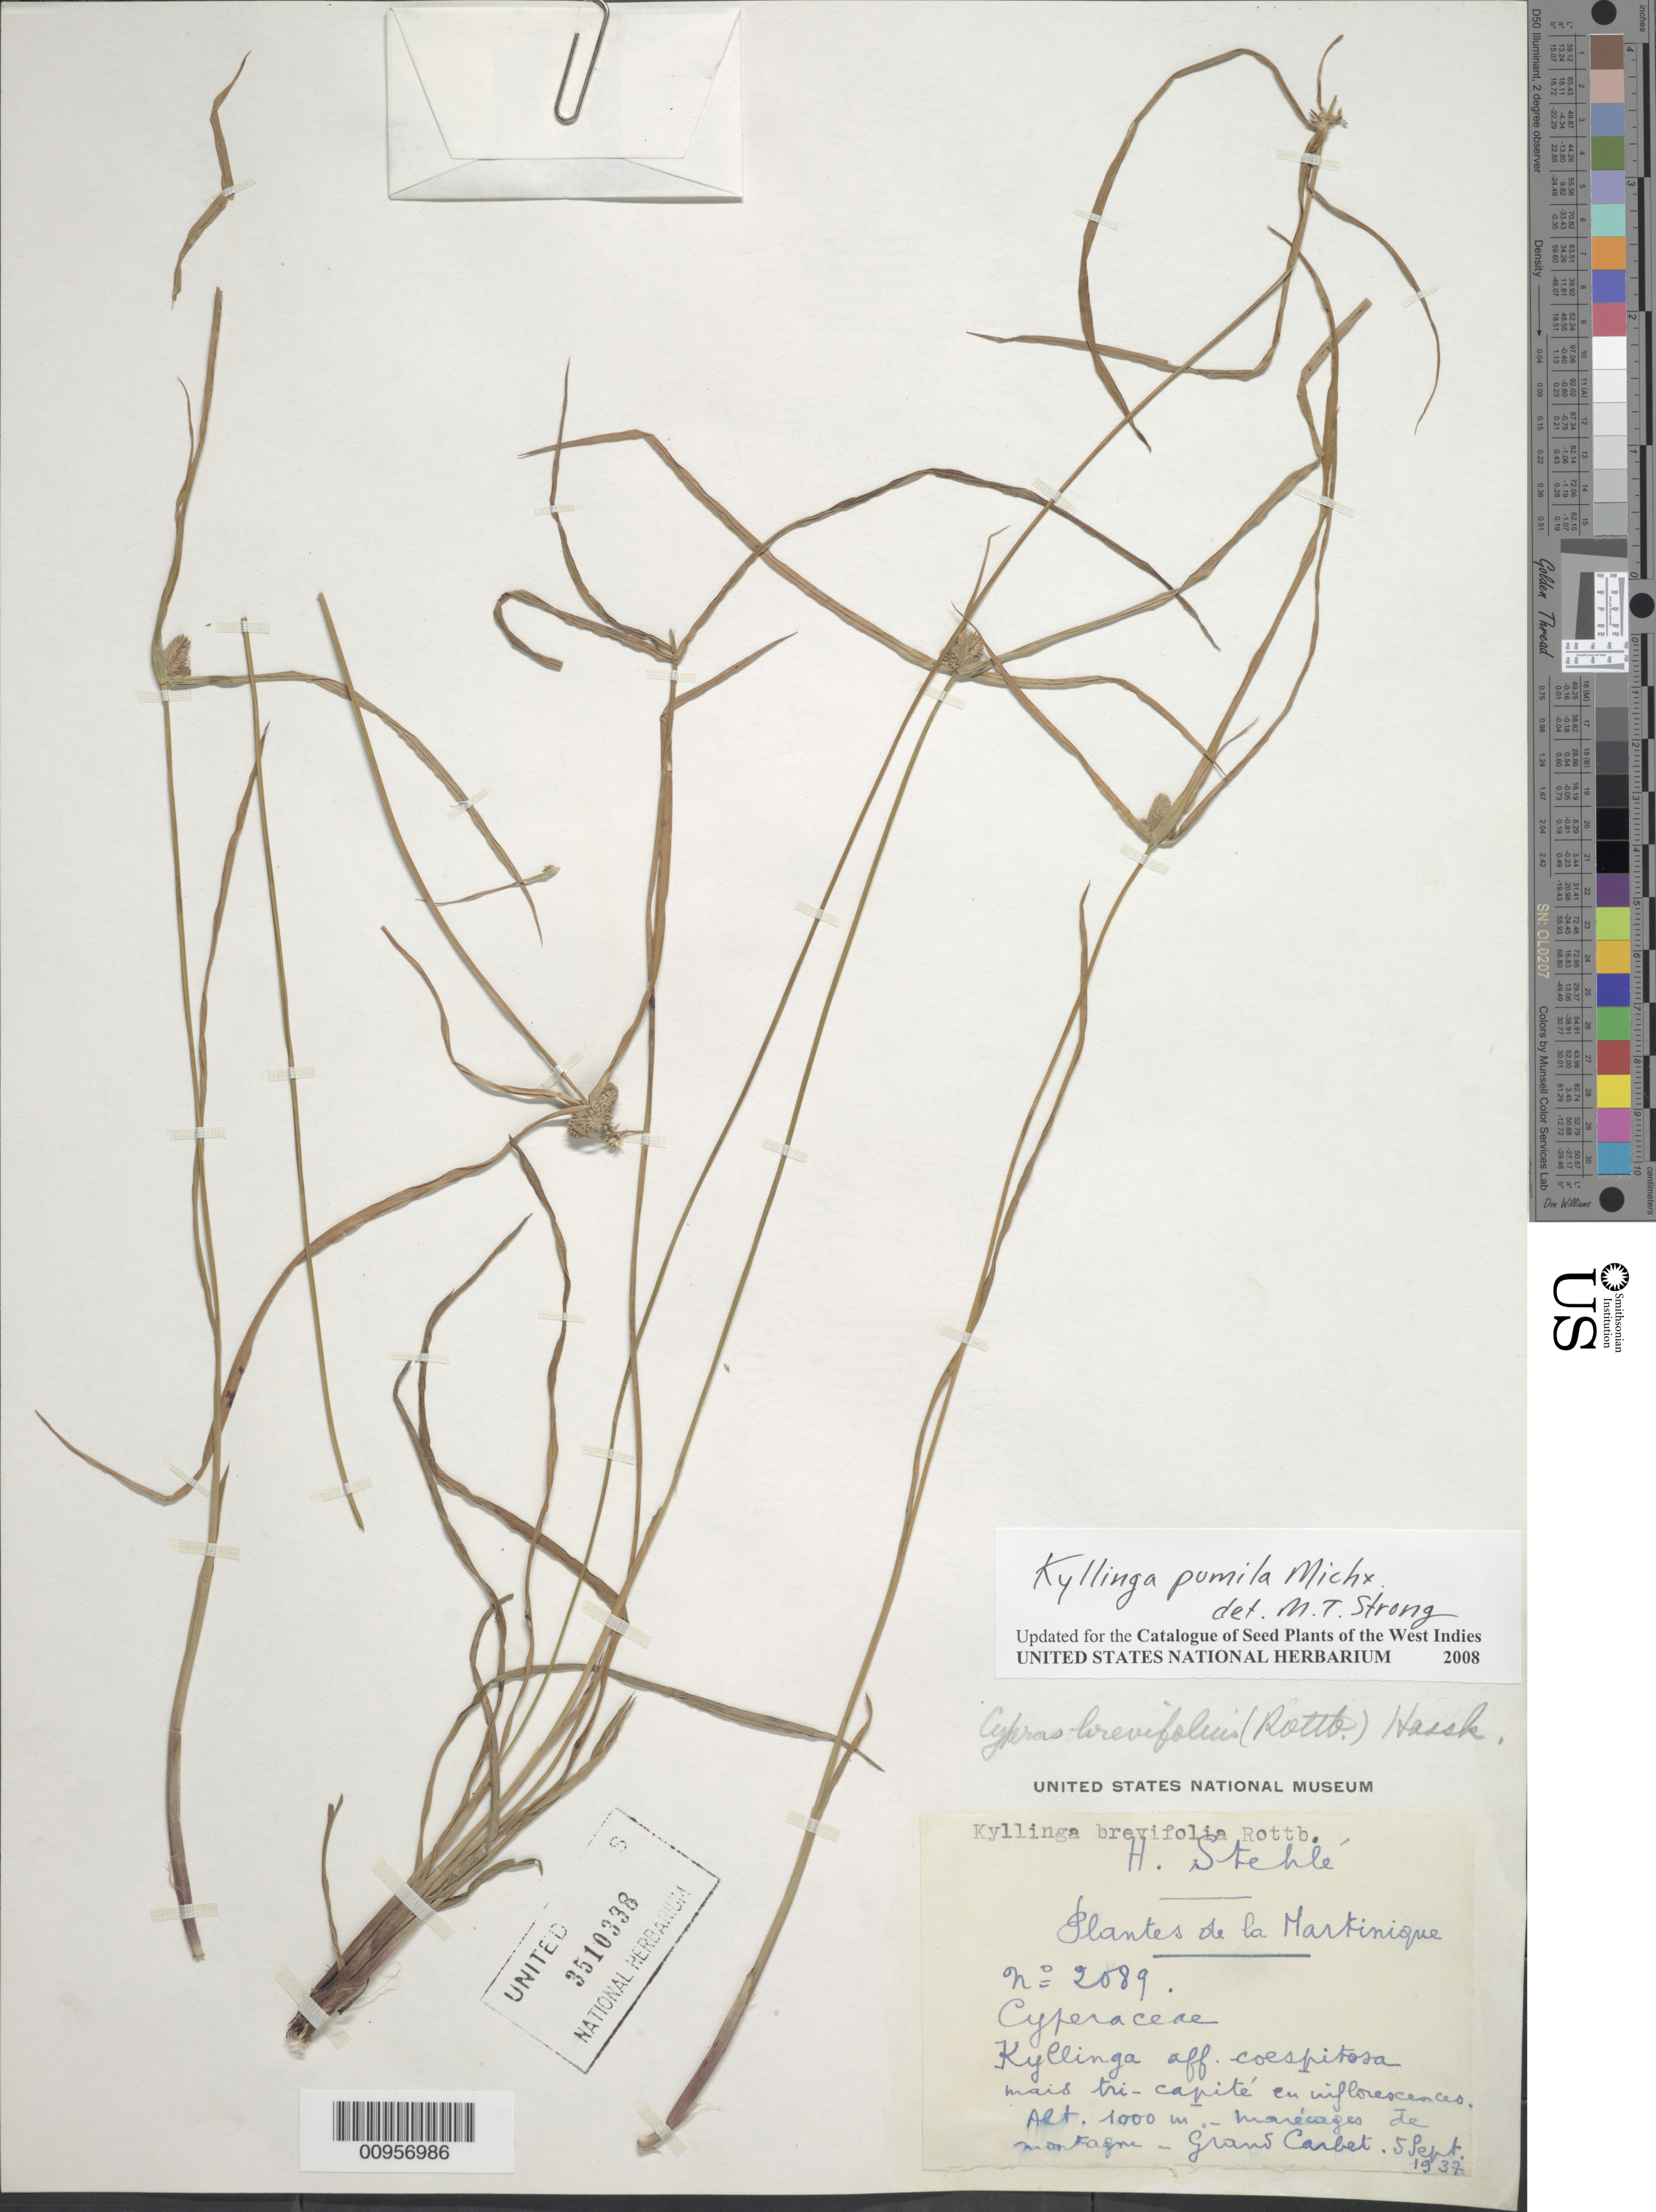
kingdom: Plantae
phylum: Tracheophyta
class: Liliopsida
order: Poales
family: Cyperaceae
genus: Cyperus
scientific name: Cyperus hortensis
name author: (Salzm. ex Steud.) Dorr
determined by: Strong, Mark T., (BOT), Smithsonian Institution - National Museum of Natural History (UNITED STATES)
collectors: H. Stehlé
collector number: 2089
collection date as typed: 05 Sep 1937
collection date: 1937-09-05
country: Martinique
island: Martinique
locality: Grand Carbet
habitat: Marécages de montagne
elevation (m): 1000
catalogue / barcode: US 3510338